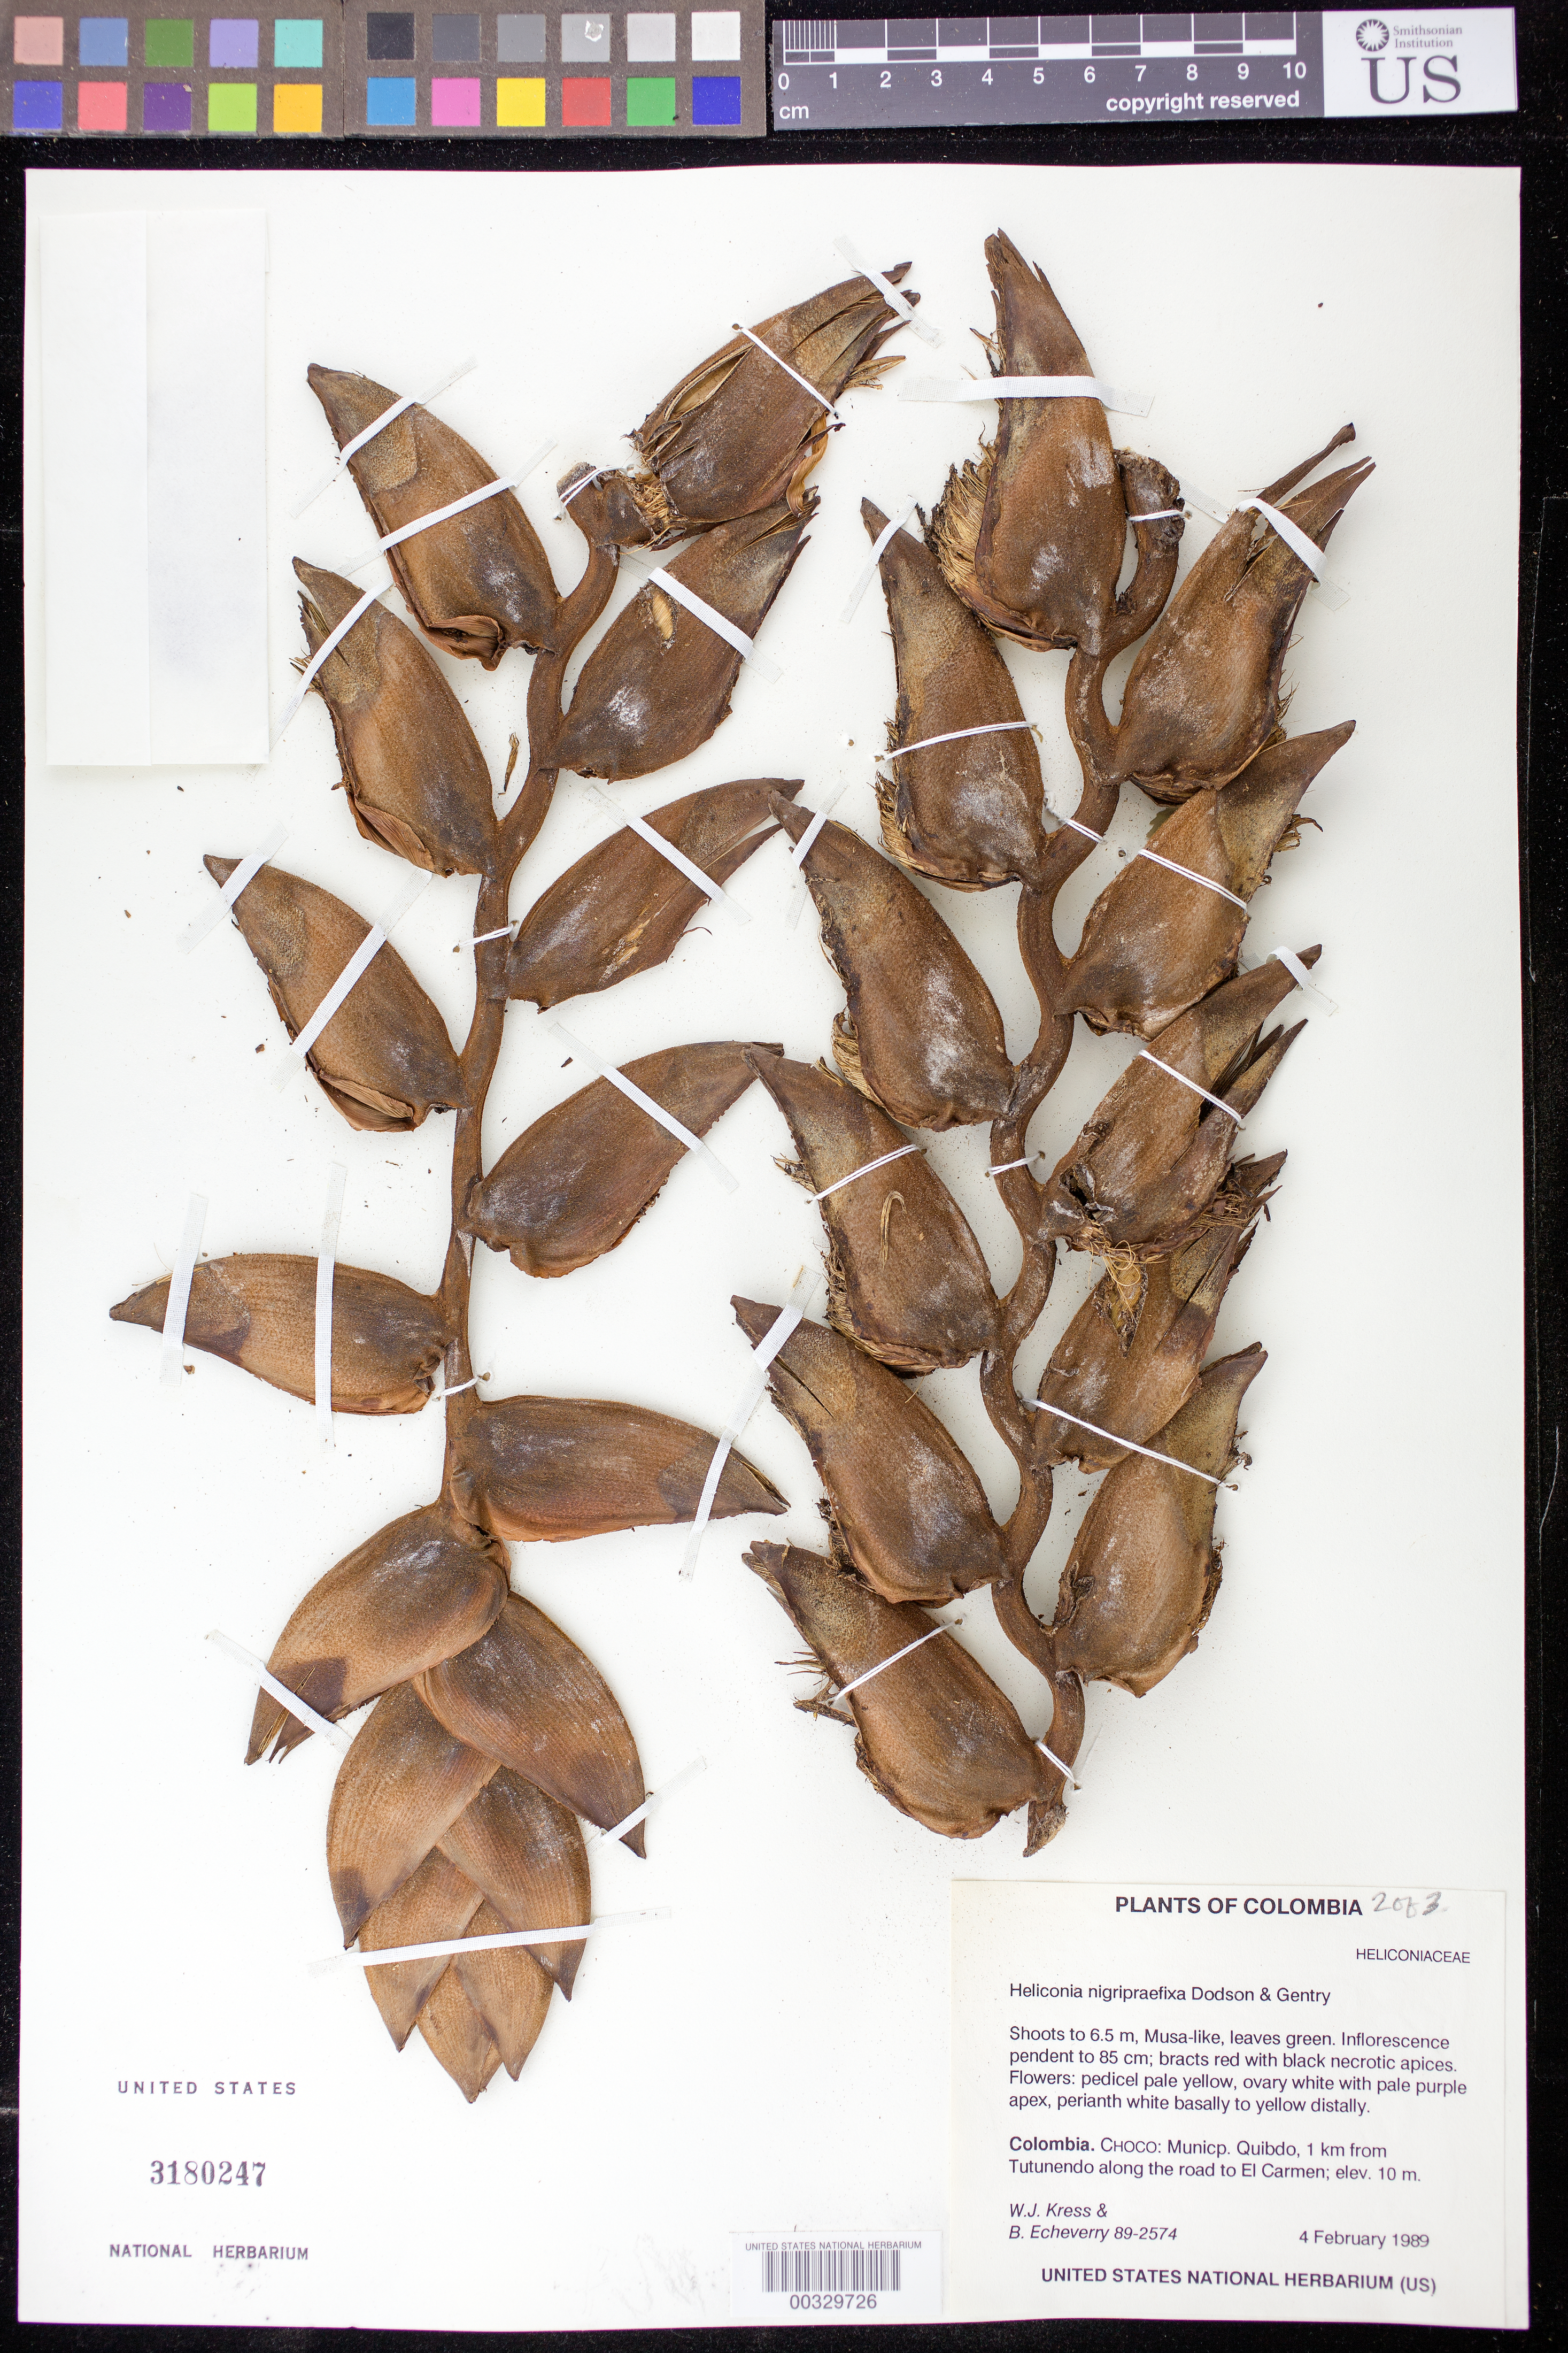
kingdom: Plantae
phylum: Tracheophyta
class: Liliopsida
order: Zingiberales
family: Heliconiaceae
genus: Heliconia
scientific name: Heliconia nigripraefixa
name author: Dodson & Gentry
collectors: W. J. Kress & B. Echeverry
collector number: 89-2574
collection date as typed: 04 Feb 1989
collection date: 1989-02-04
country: Colombia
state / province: Chocó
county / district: Quibdó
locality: Mun of Quibdo, 1 km from TutUnendo along road to el Carmen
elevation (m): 10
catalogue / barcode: US 3180247